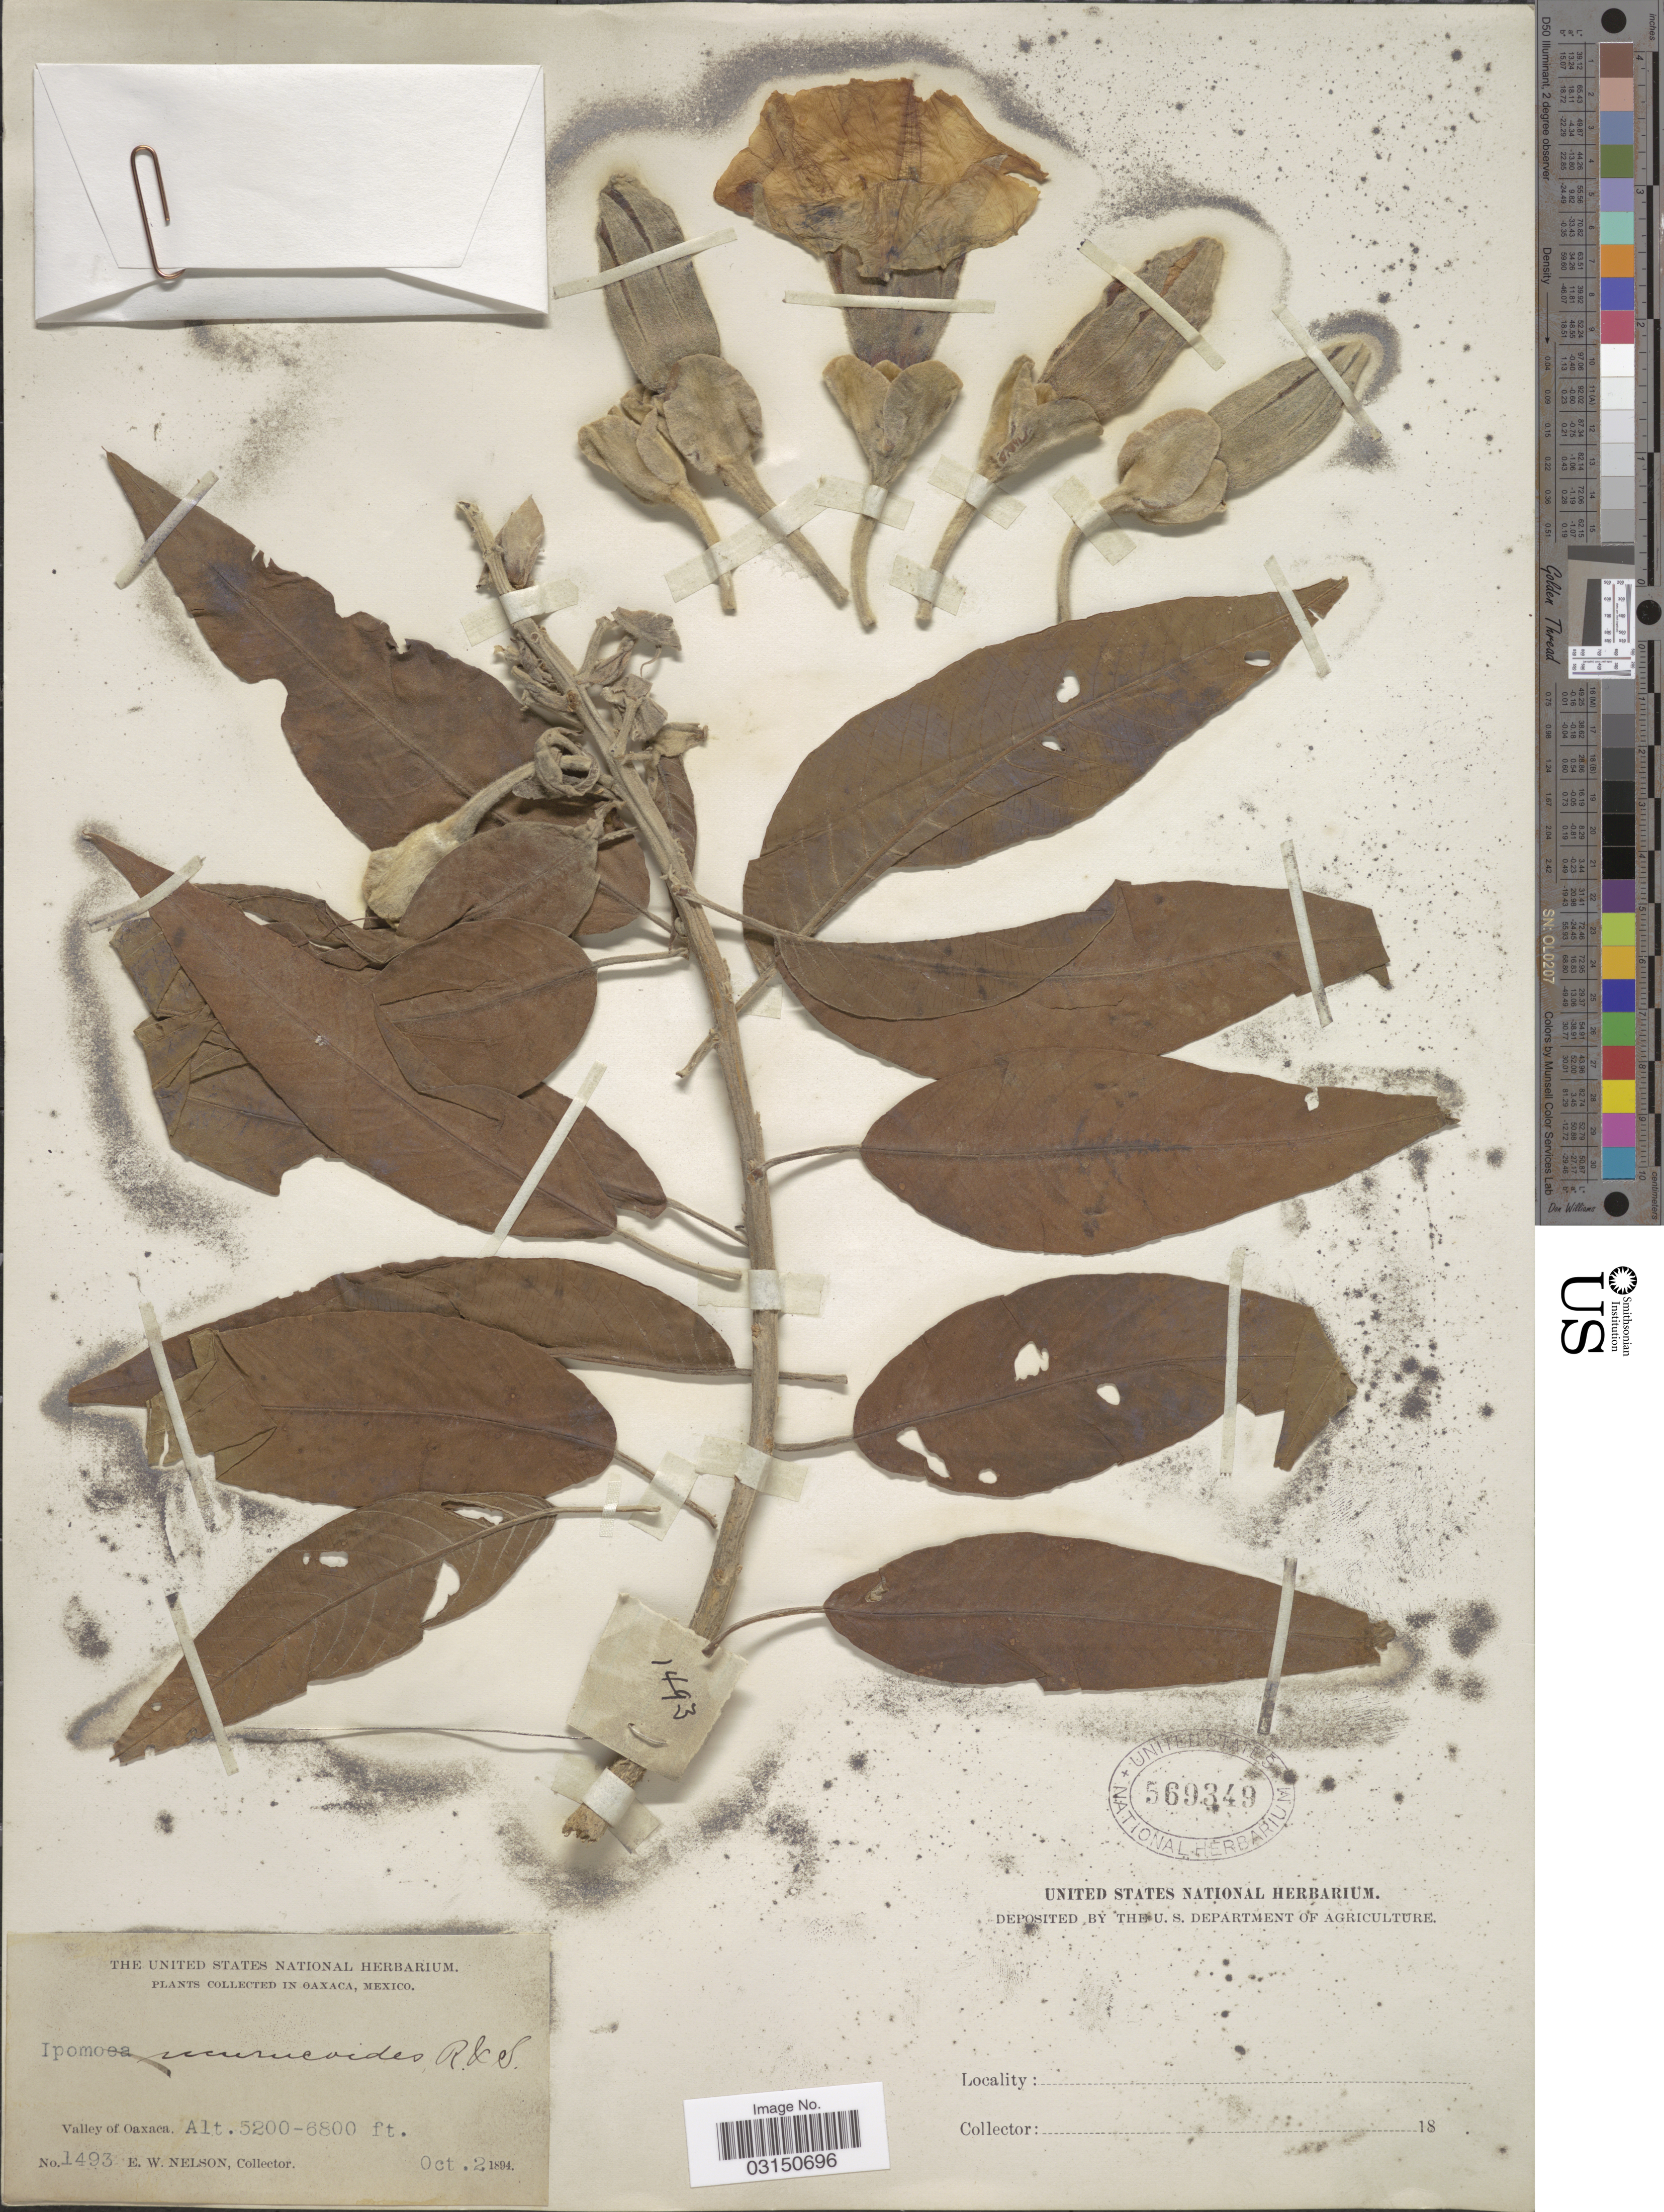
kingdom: Plantae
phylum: Tracheophyta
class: Magnoliopsida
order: Solanales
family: Convolvulaceae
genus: Ipomoea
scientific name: Ipomoea murucoides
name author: Roem. & Schult.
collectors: E. W. Nelson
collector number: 1493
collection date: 1894-10-02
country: Mexico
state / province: Oaxaca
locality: Valley of Oaxaca.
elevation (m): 1585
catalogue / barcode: US 569349